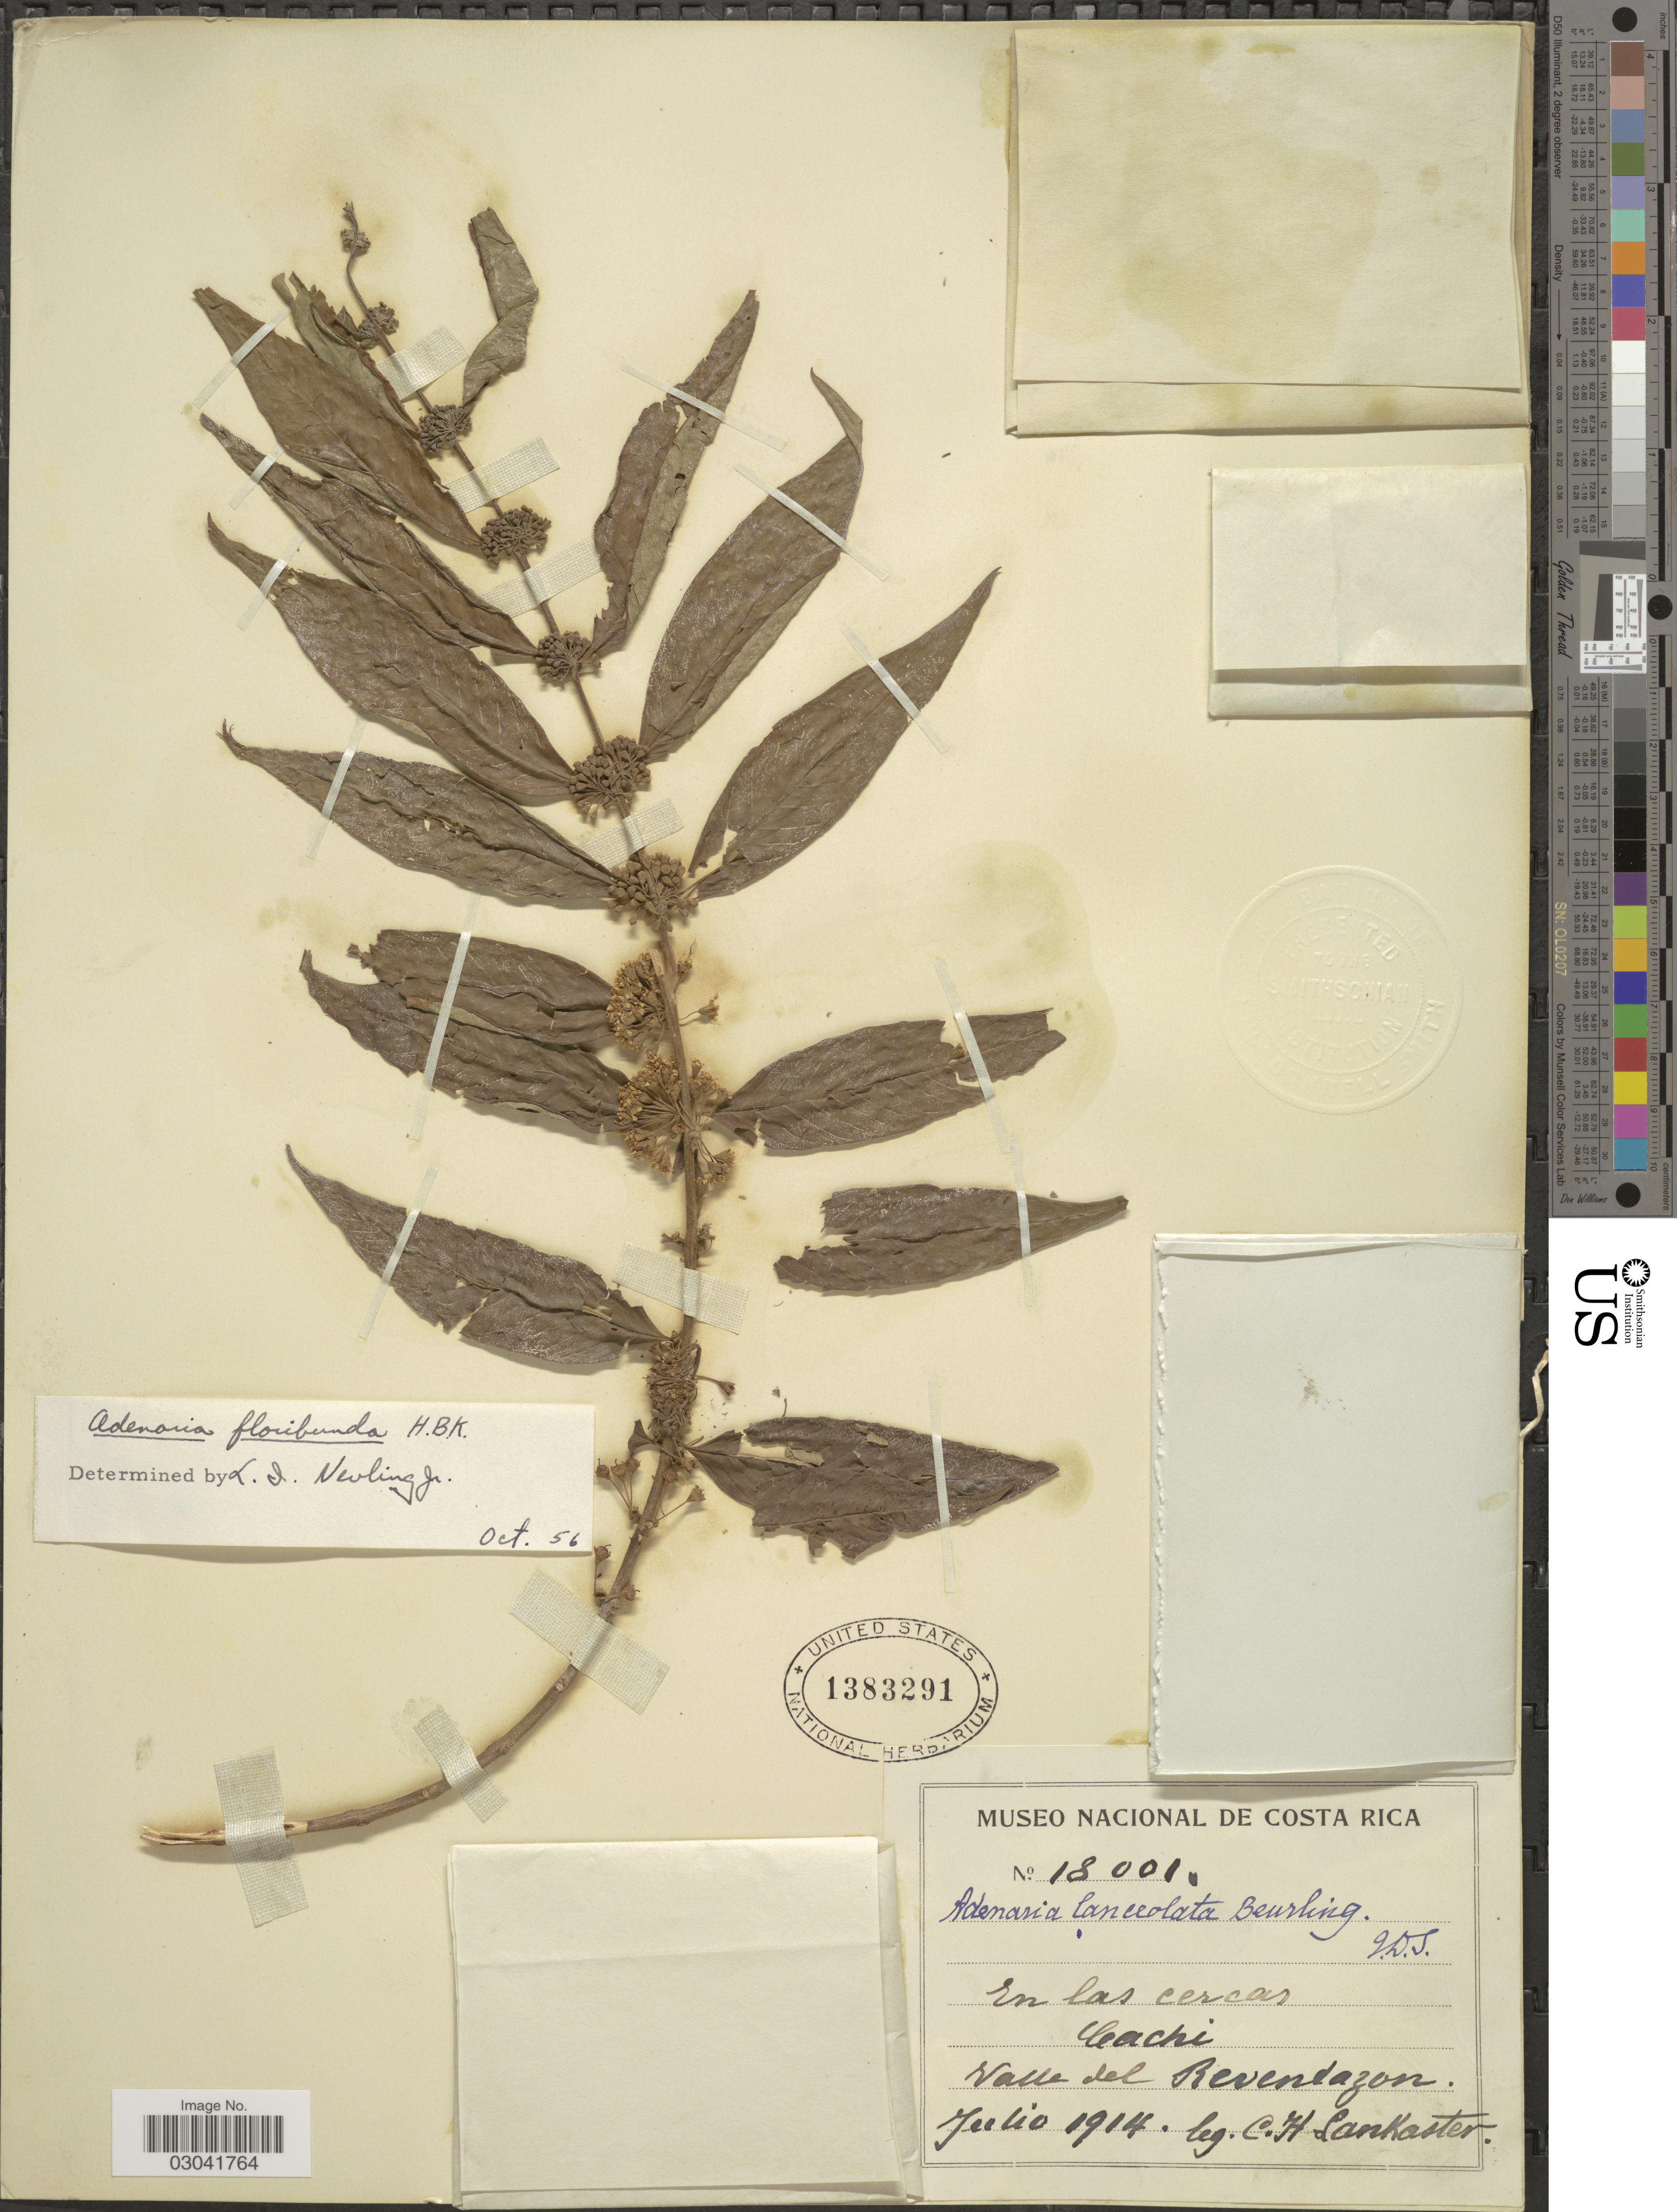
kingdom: Plantae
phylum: Tracheophyta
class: Magnoliopsida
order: Myrtales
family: Lythraceae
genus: Adenaria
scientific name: Adenaria floribunda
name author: Kunth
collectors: C. Lankaster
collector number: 18001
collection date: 1914-07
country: Costa Rica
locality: En las cercas Cachi. Valle del Revendazon.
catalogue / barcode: US 1383291